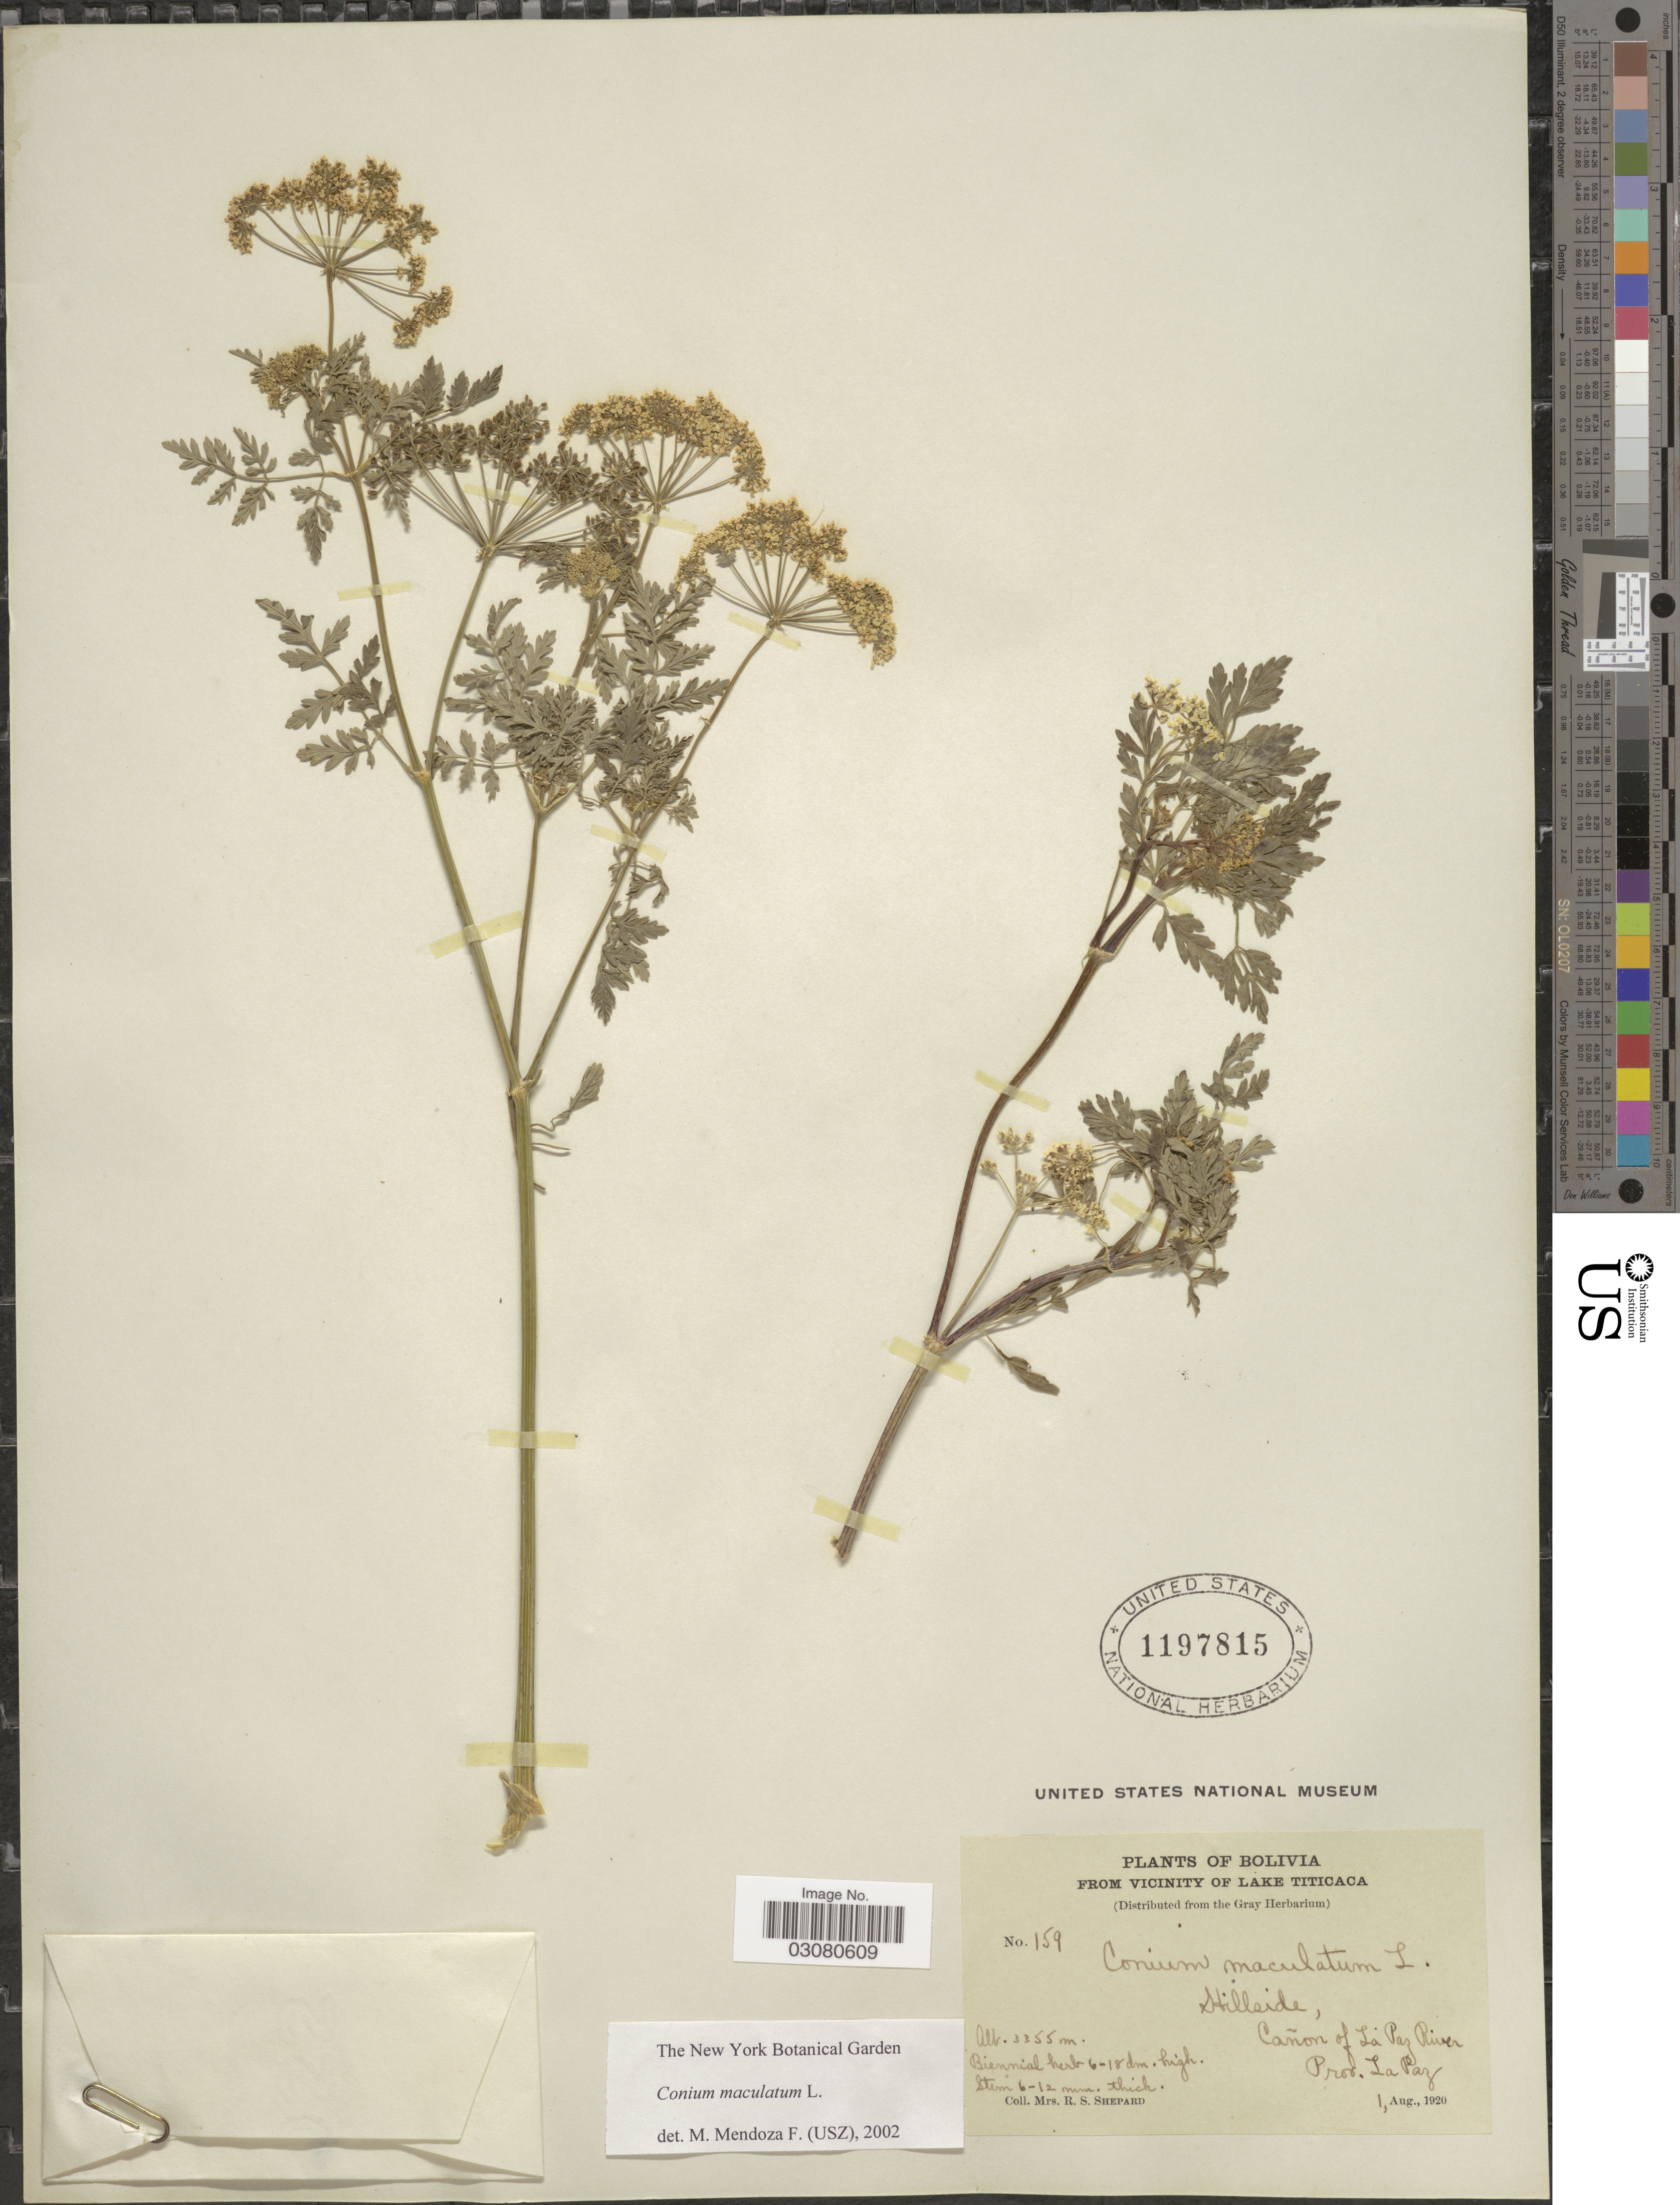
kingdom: Plantae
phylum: Tracheophyta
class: Magnoliopsida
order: Apiales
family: Apiaceae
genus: Conium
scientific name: Conium maculatum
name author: L.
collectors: R. Shepard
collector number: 159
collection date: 1920-08-01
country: Bolivia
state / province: La Paz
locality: Vicinity of Lake Titicaca. Hillside, Cañon of La Paz River.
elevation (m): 3355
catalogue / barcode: US 1197815